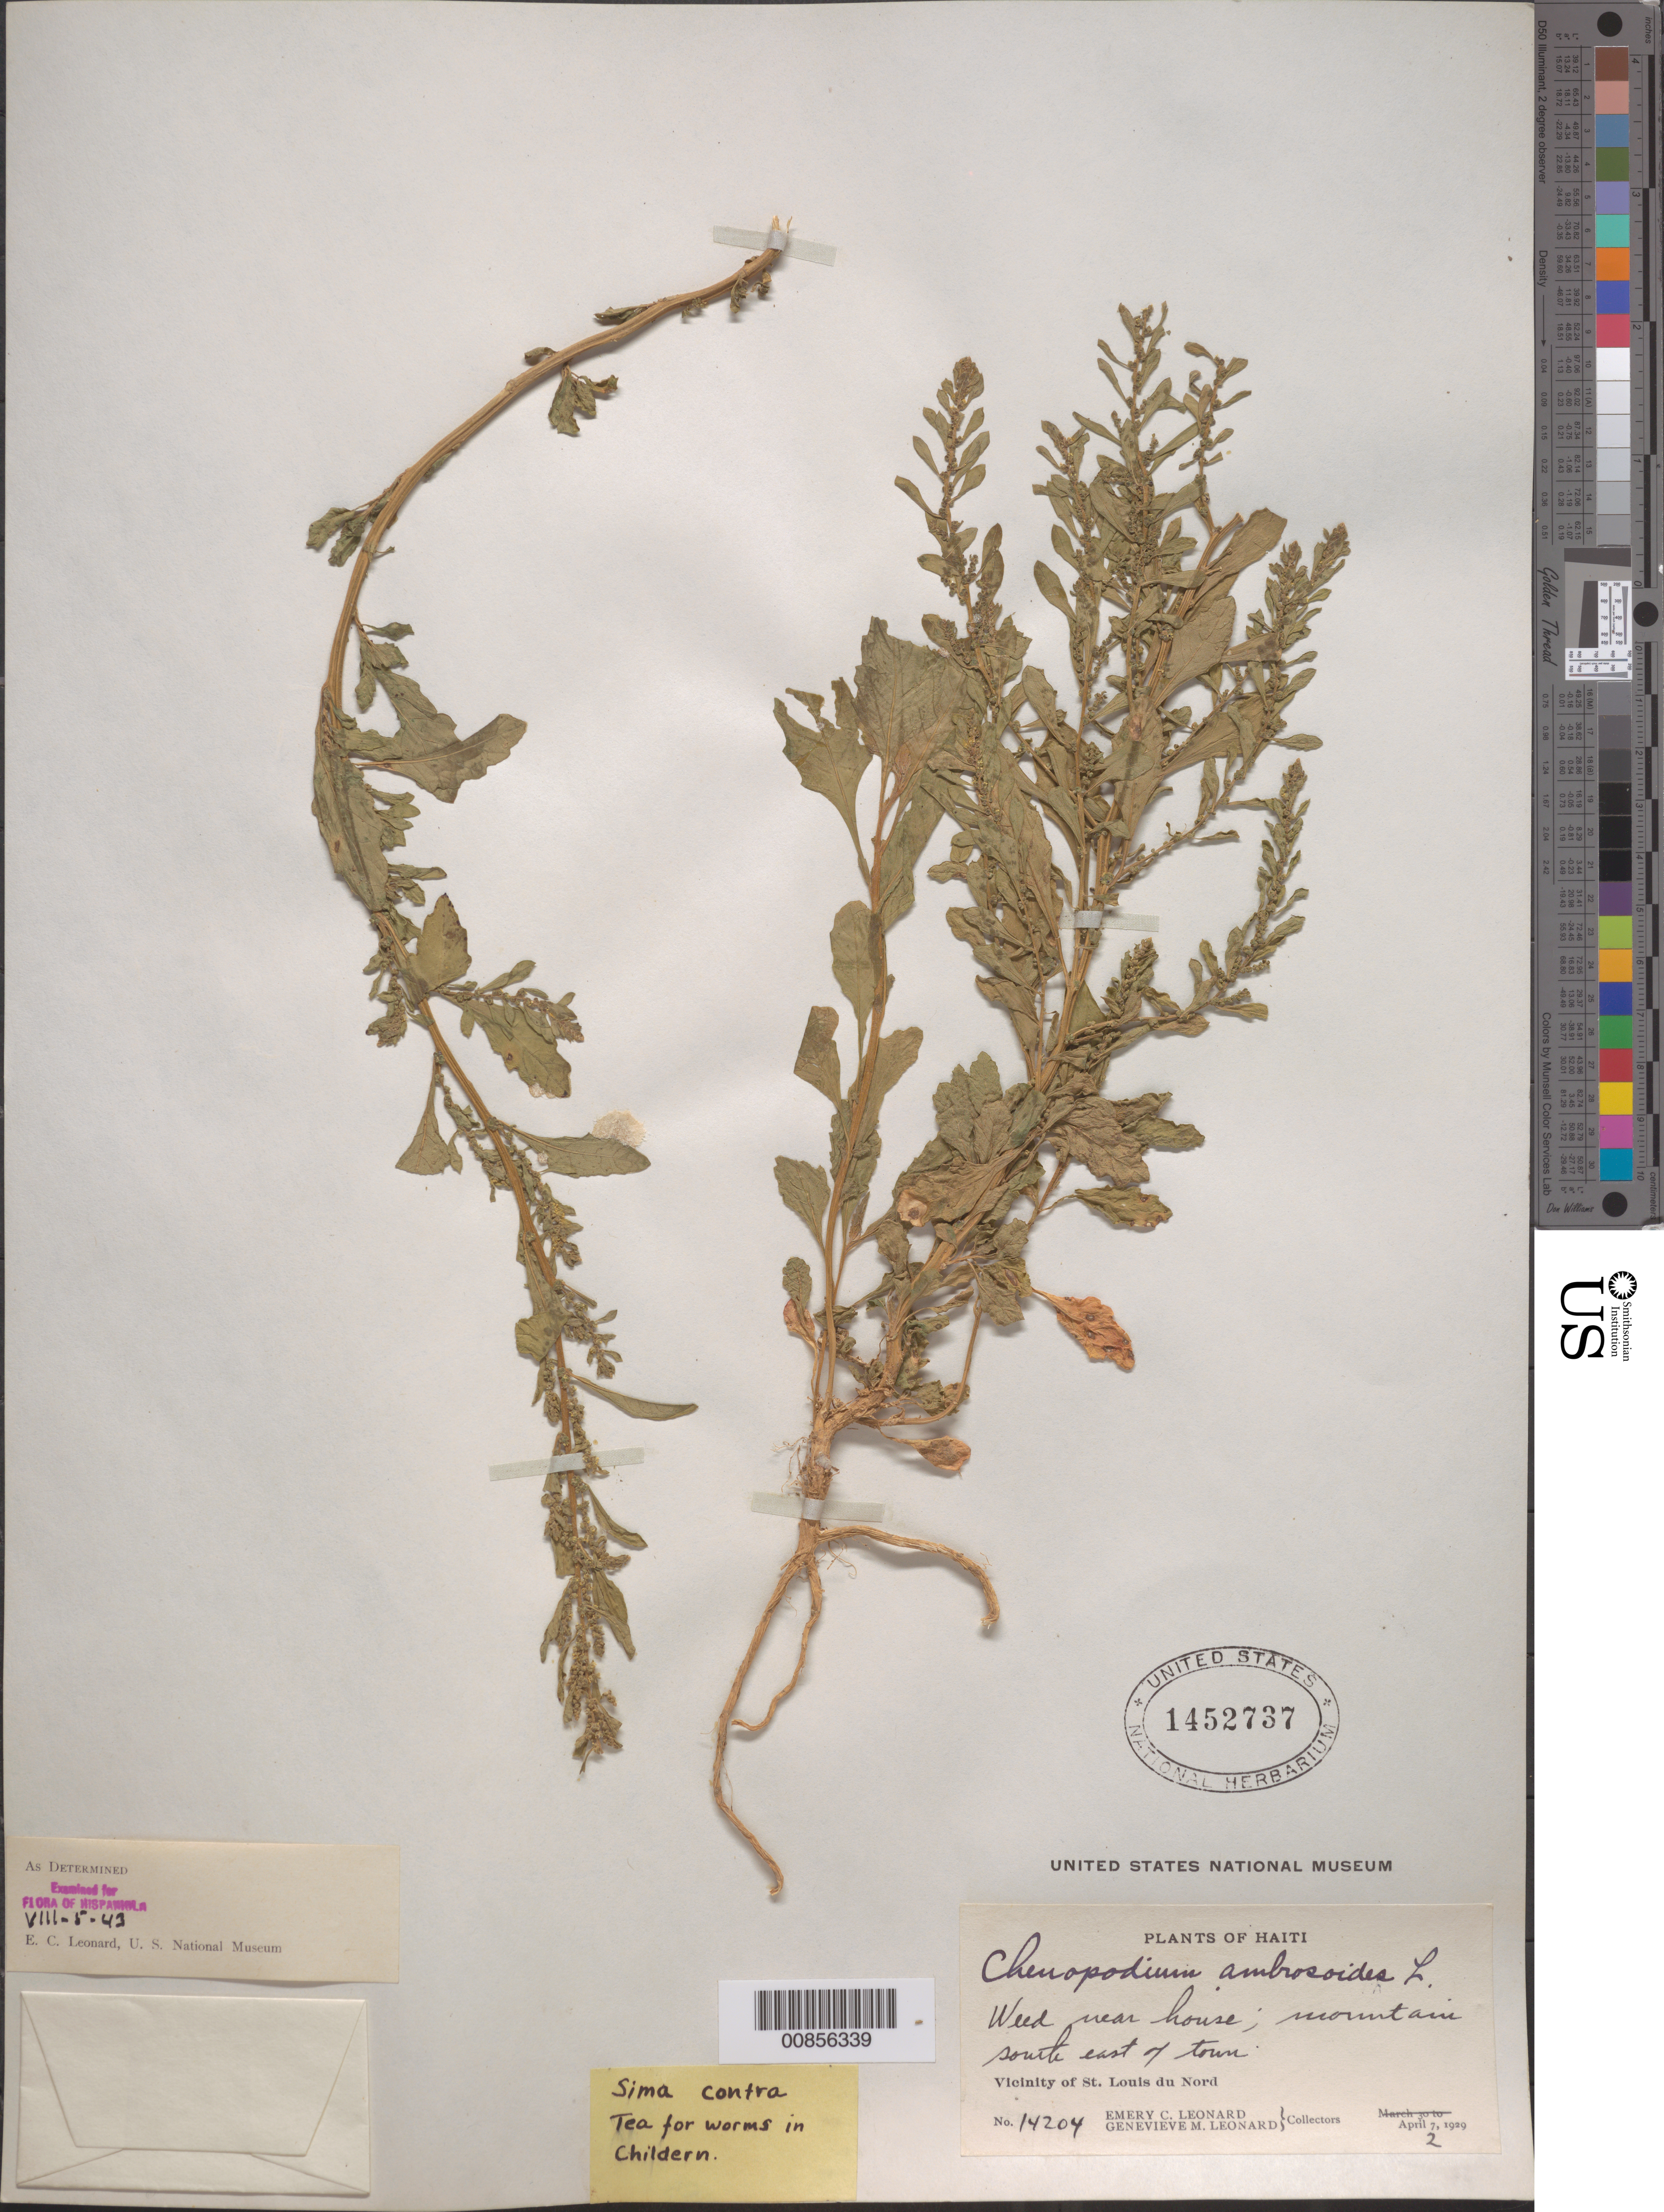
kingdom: Plantae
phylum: Tracheophyta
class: Magnoliopsida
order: Caryophyllales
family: Amaranthaceae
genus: Chenopodium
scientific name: Chenopodium ambrosioides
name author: L.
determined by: Leonard, Emery C., (US)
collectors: E. C. Leonard & G. M. Leonard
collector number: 14204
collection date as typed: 02 Apr 1929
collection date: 1929-04-02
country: Haiti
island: Hispaniola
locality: Vicinity of St. Louis du Nord. Mountain southeast of town. Near house.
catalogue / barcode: US 1452737